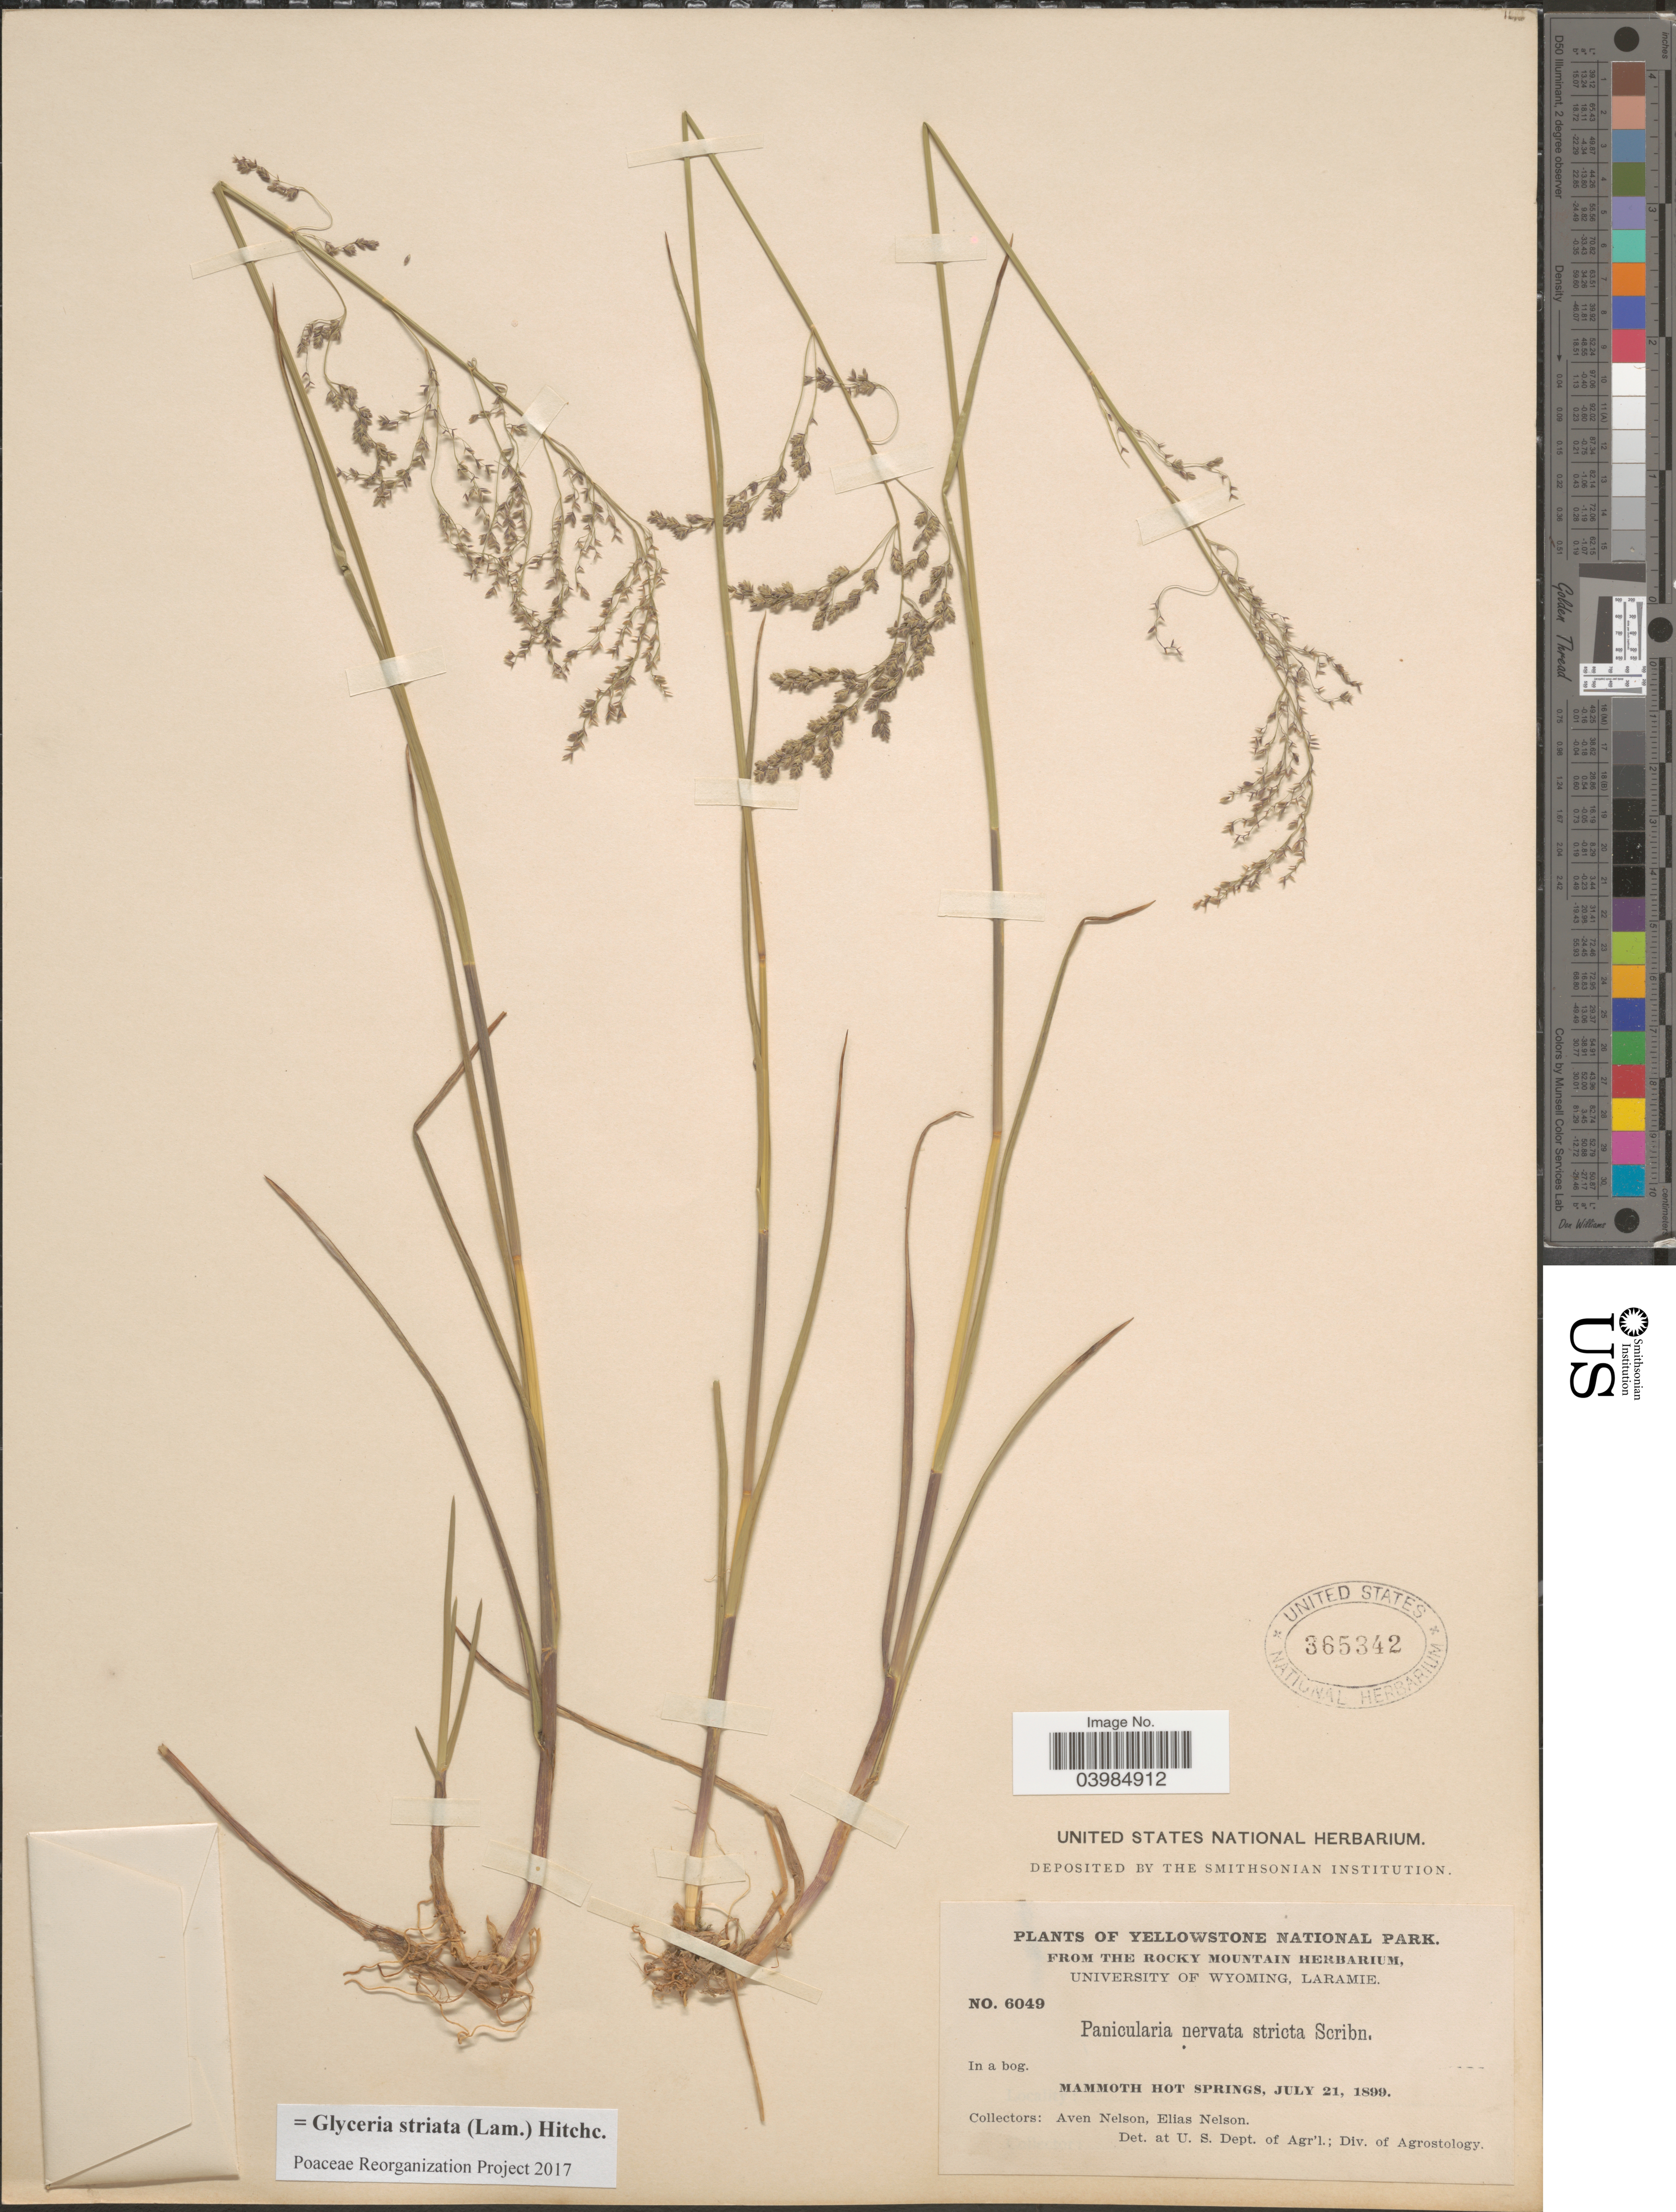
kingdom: Plantae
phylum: Tracheophyta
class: Liliopsida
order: Poales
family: Poaceae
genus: Glyceria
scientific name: Glyceria striata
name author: (Lam.) Hitchc.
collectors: A. Nelson & E. Nelson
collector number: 6049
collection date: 1899-07-21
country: United States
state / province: Wyoming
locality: Yellowstone National Park. Mammoth Hot Springs.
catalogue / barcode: US 365342